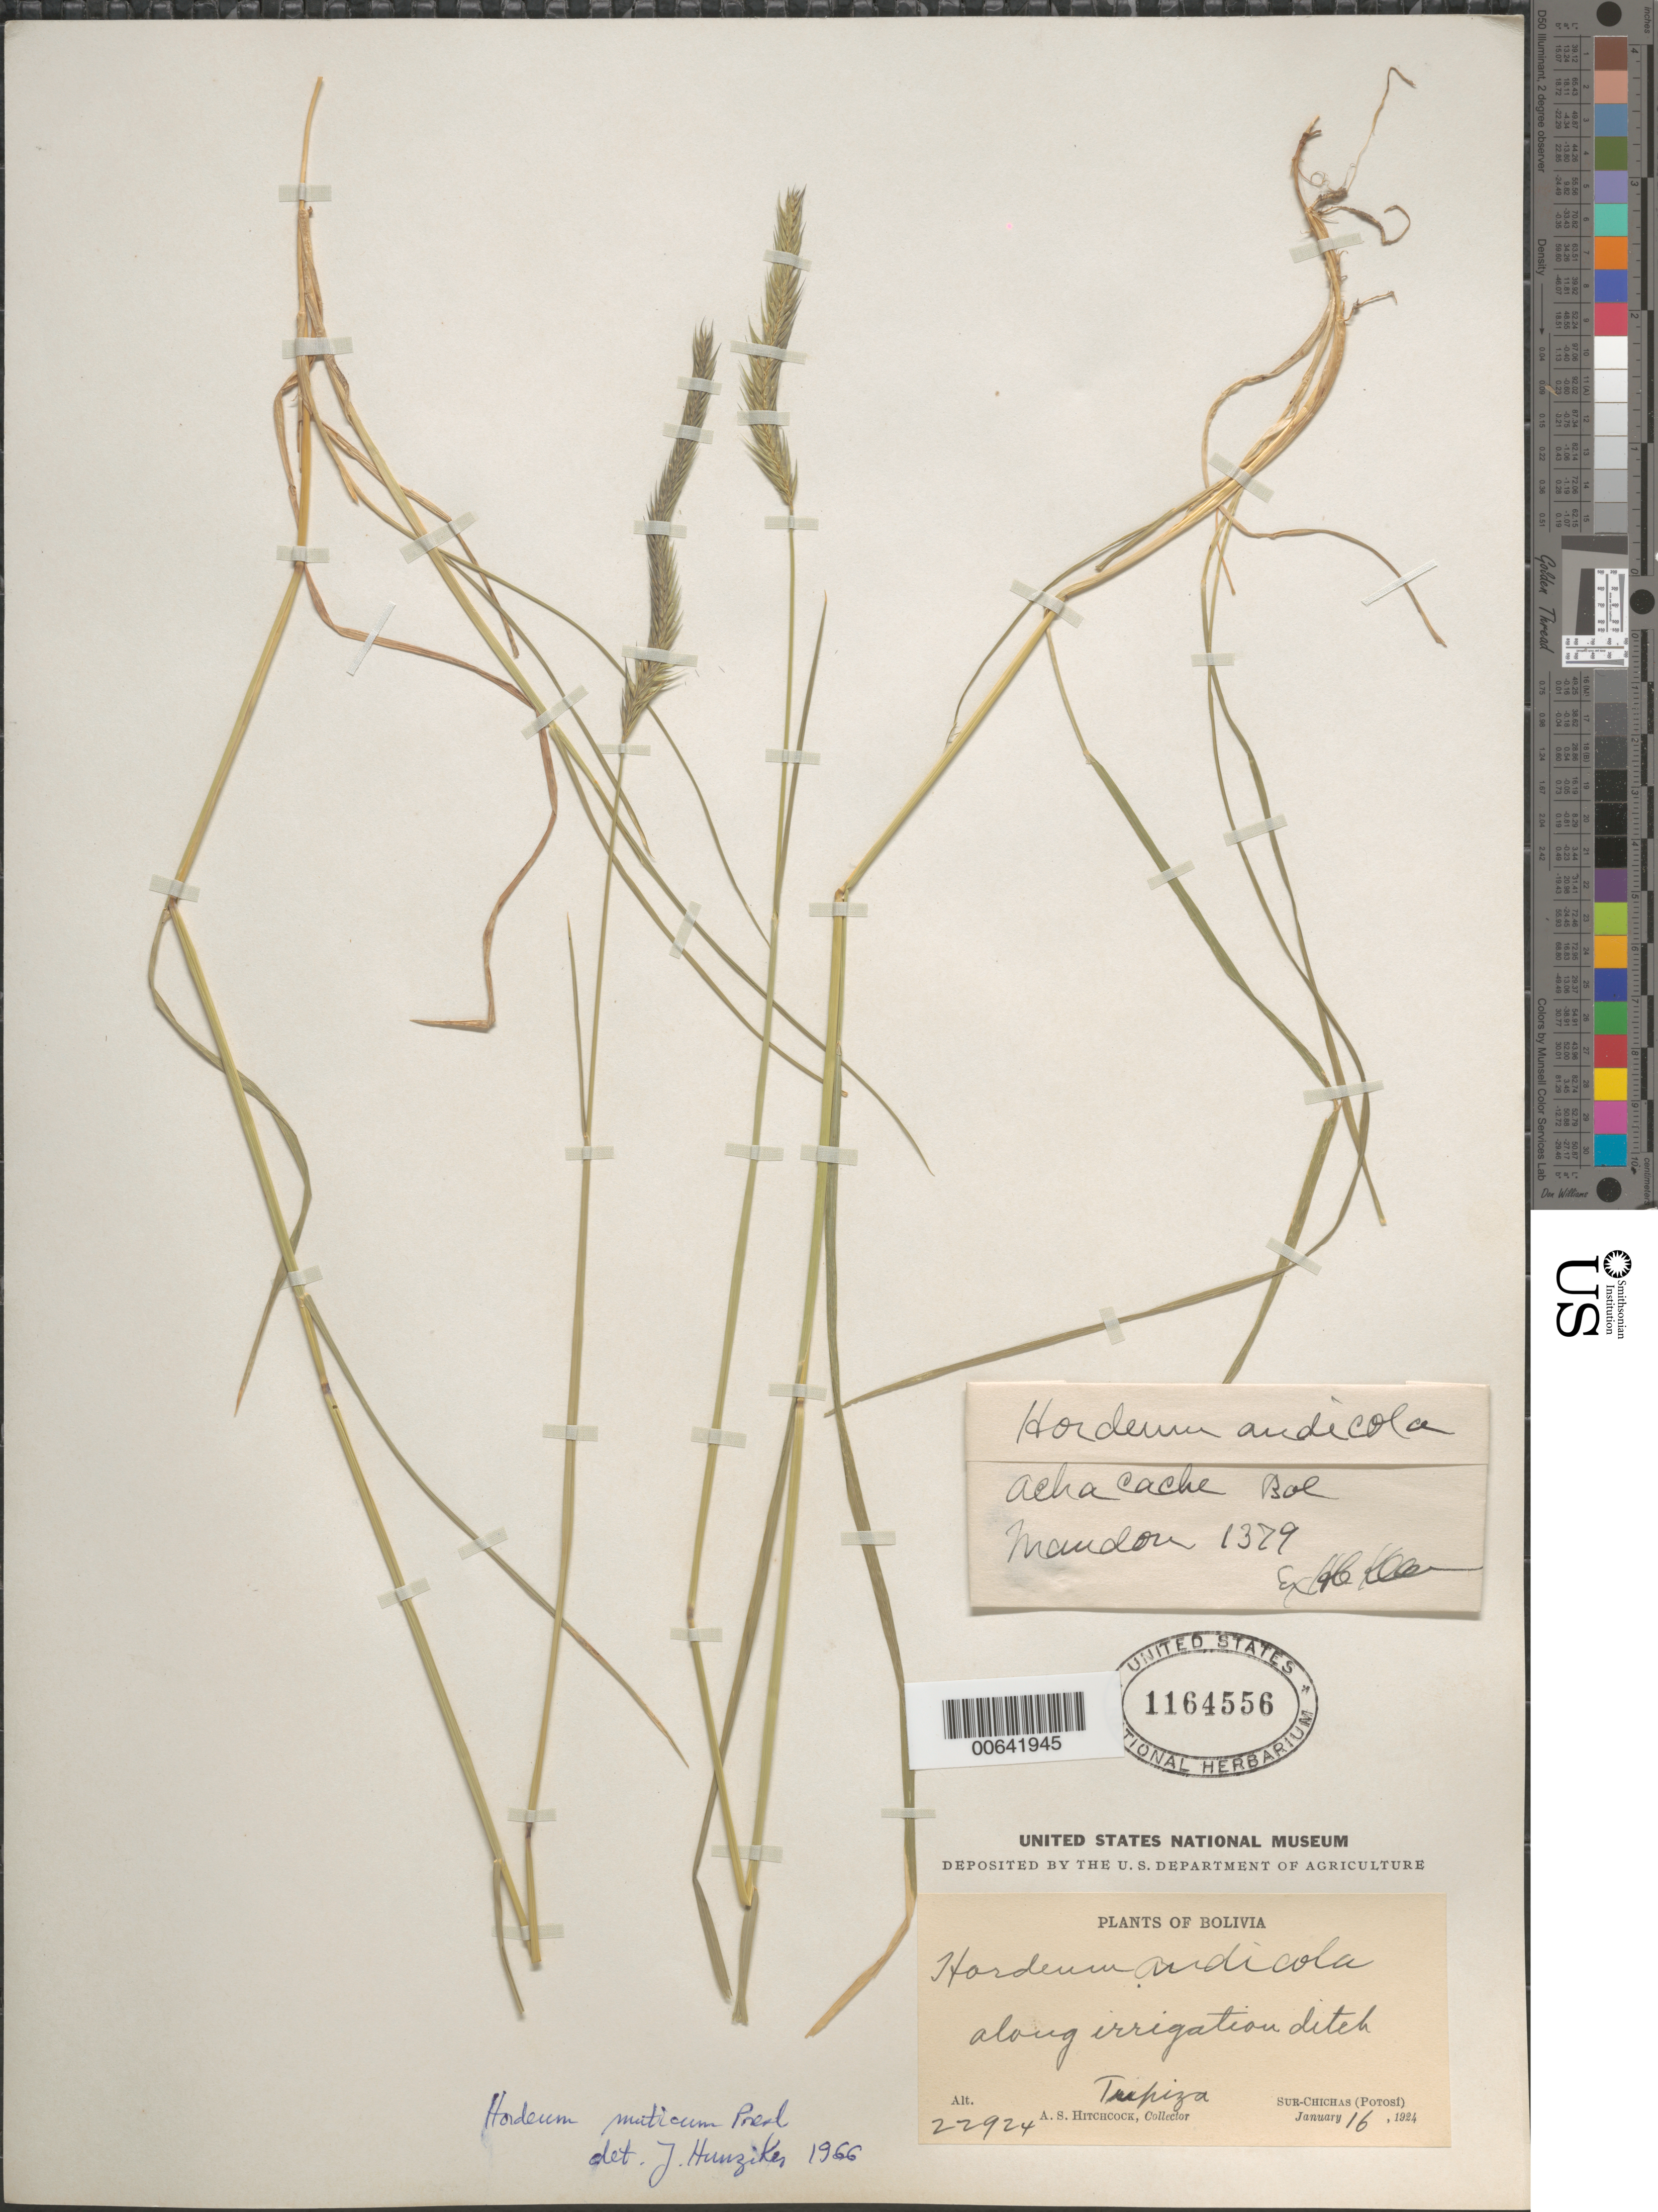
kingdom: Plantae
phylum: Tracheophyta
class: Liliopsida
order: Poales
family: Poaceae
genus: Hordeum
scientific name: Hordeum muticum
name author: J. Presl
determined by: Hunziker, J.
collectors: A. S. Hitchcock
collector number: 22924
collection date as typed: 16 Jan 1924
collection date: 1924-01-16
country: Bolivia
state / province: Potosí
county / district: Sud Chichas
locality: Tupisa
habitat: A lo largo de acequia de irigación.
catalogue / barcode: US 1164556